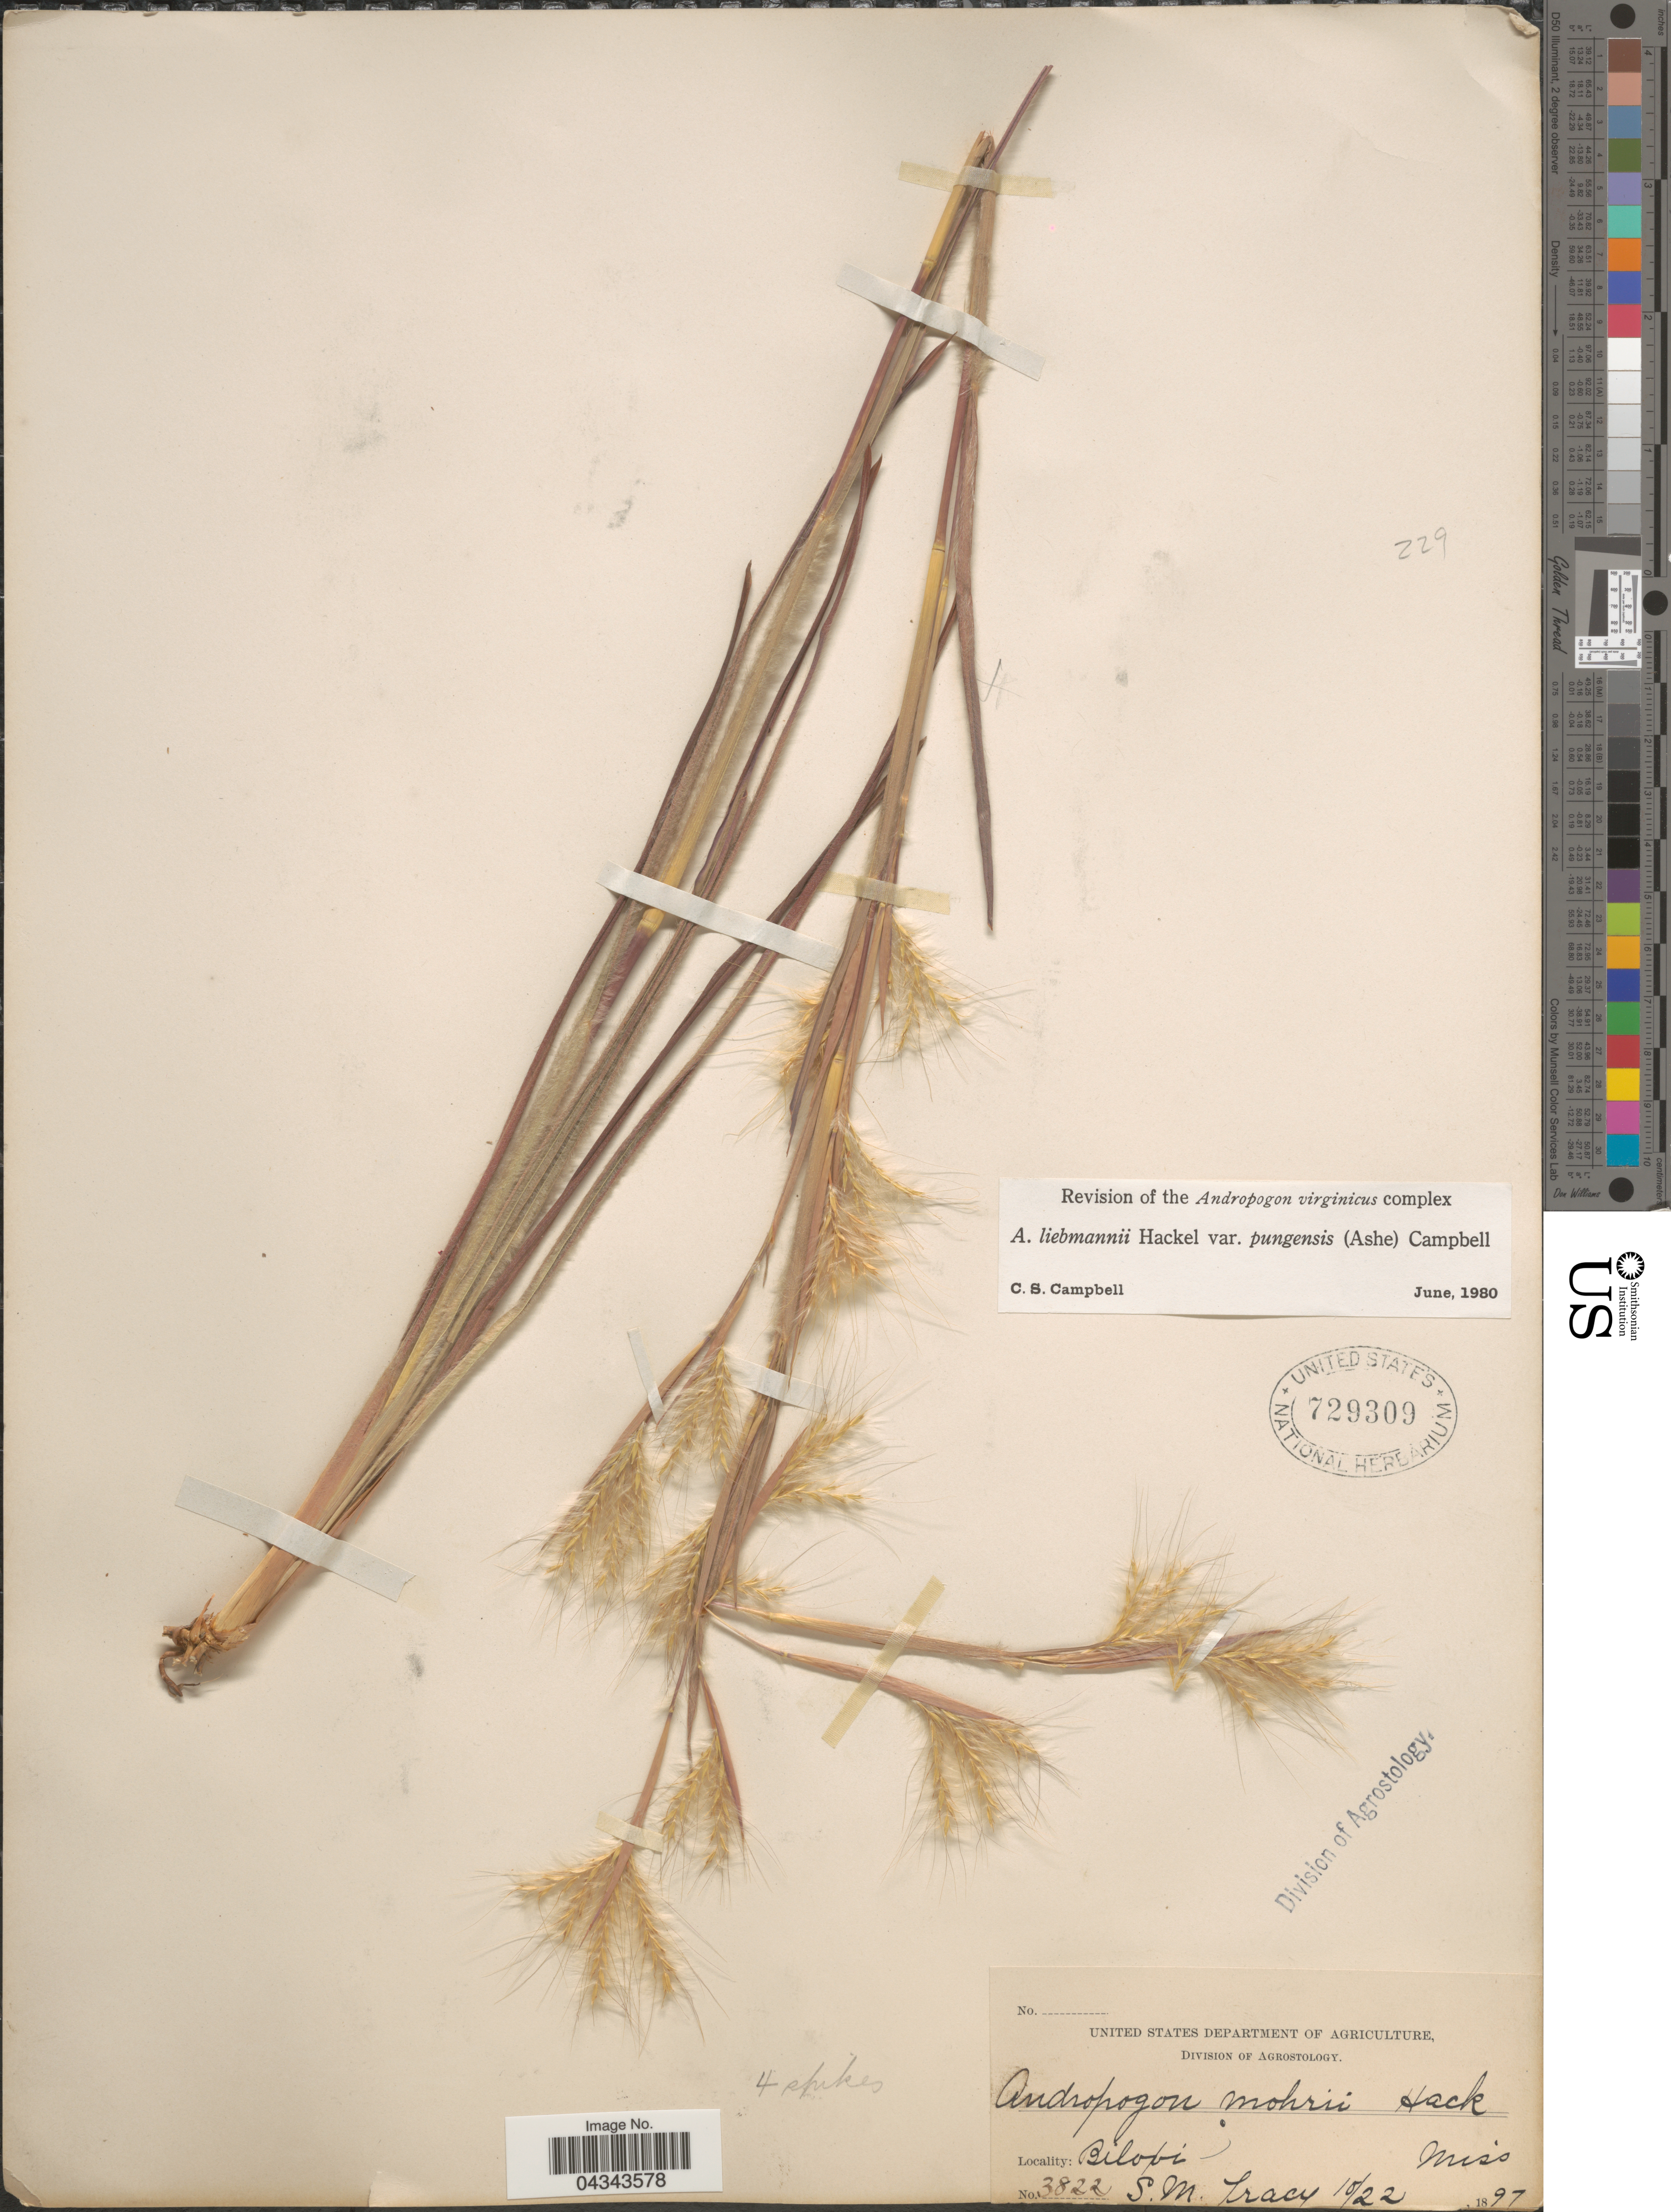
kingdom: Plantae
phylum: Tracheophyta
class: Liliopsida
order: Poales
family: Poaceae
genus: Andropogon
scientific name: Andropogon liebmannii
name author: Hack.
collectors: S. M. Tracy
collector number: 3822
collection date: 1897-10-22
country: United States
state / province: Mississippi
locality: Biloxi.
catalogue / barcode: US 729309